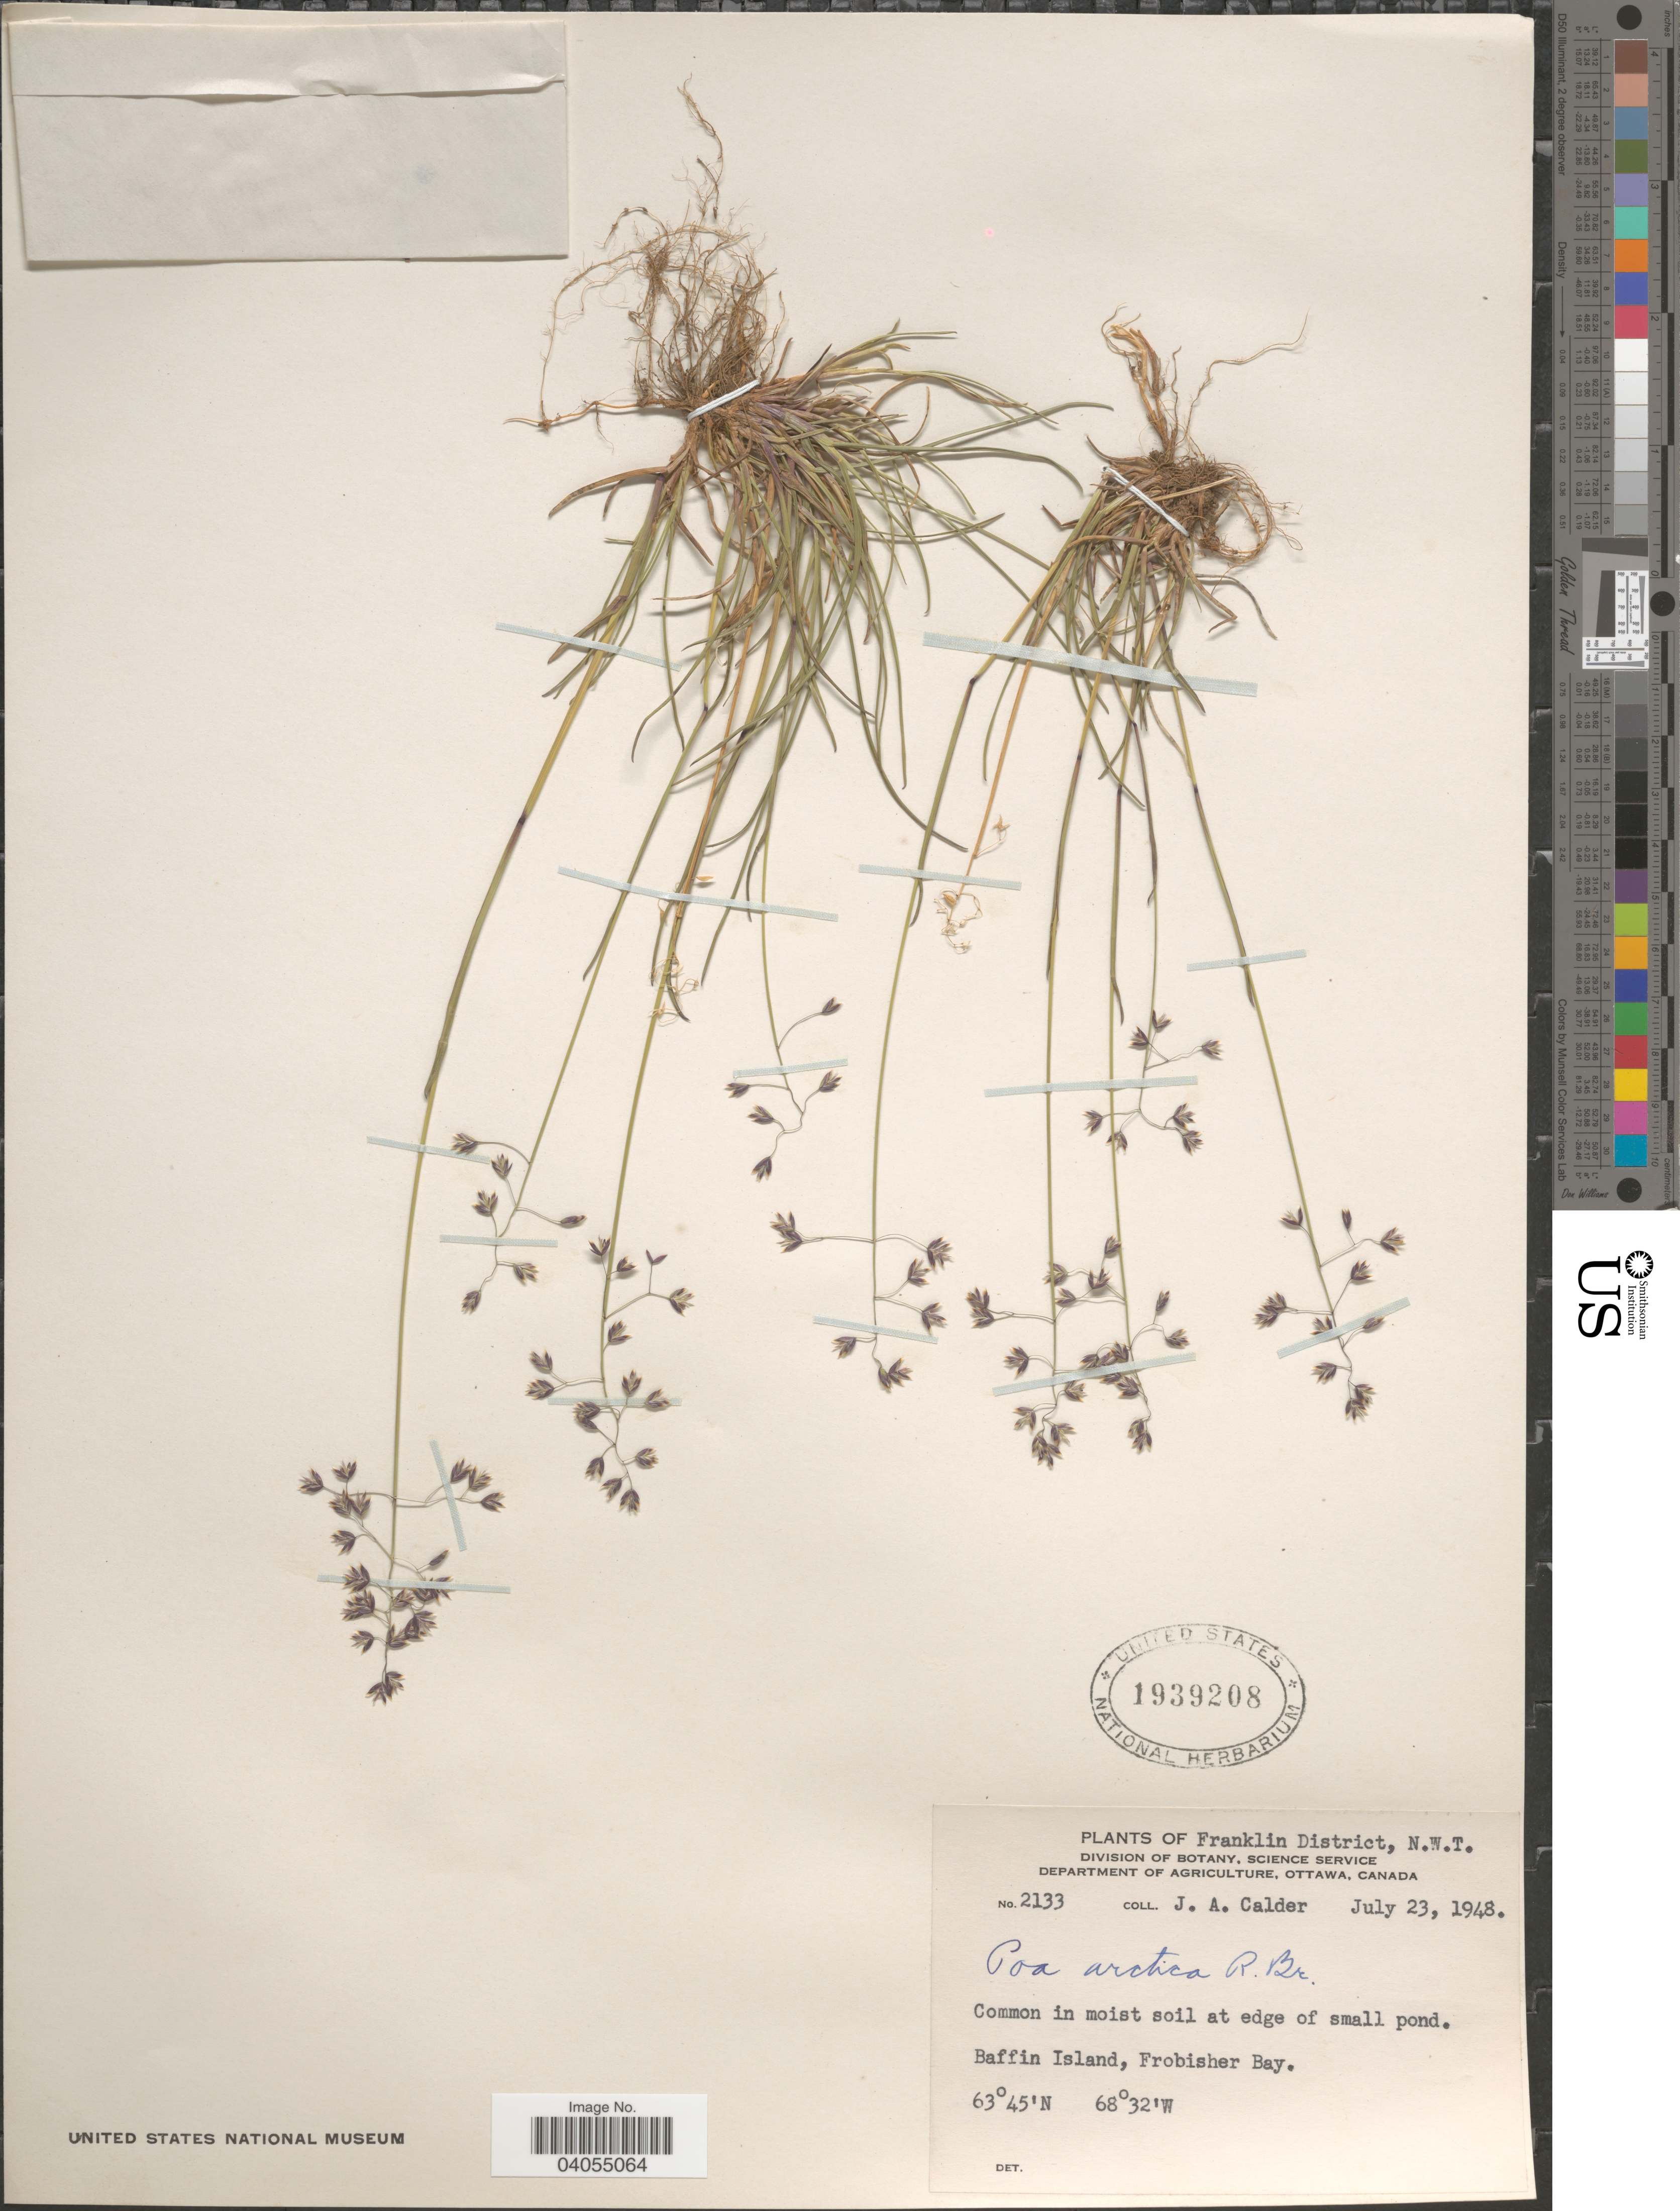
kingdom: Plantae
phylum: Tracheophyta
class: Liliopsida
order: Poales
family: Poaceae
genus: Poa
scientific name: Poa arctica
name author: R. Br.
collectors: J. A. Calder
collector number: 2133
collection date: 1948-07-23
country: Canada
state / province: Northwest Territories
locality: Franklin District. Baffin Island, Frobisher Bay.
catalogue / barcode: US 1939208